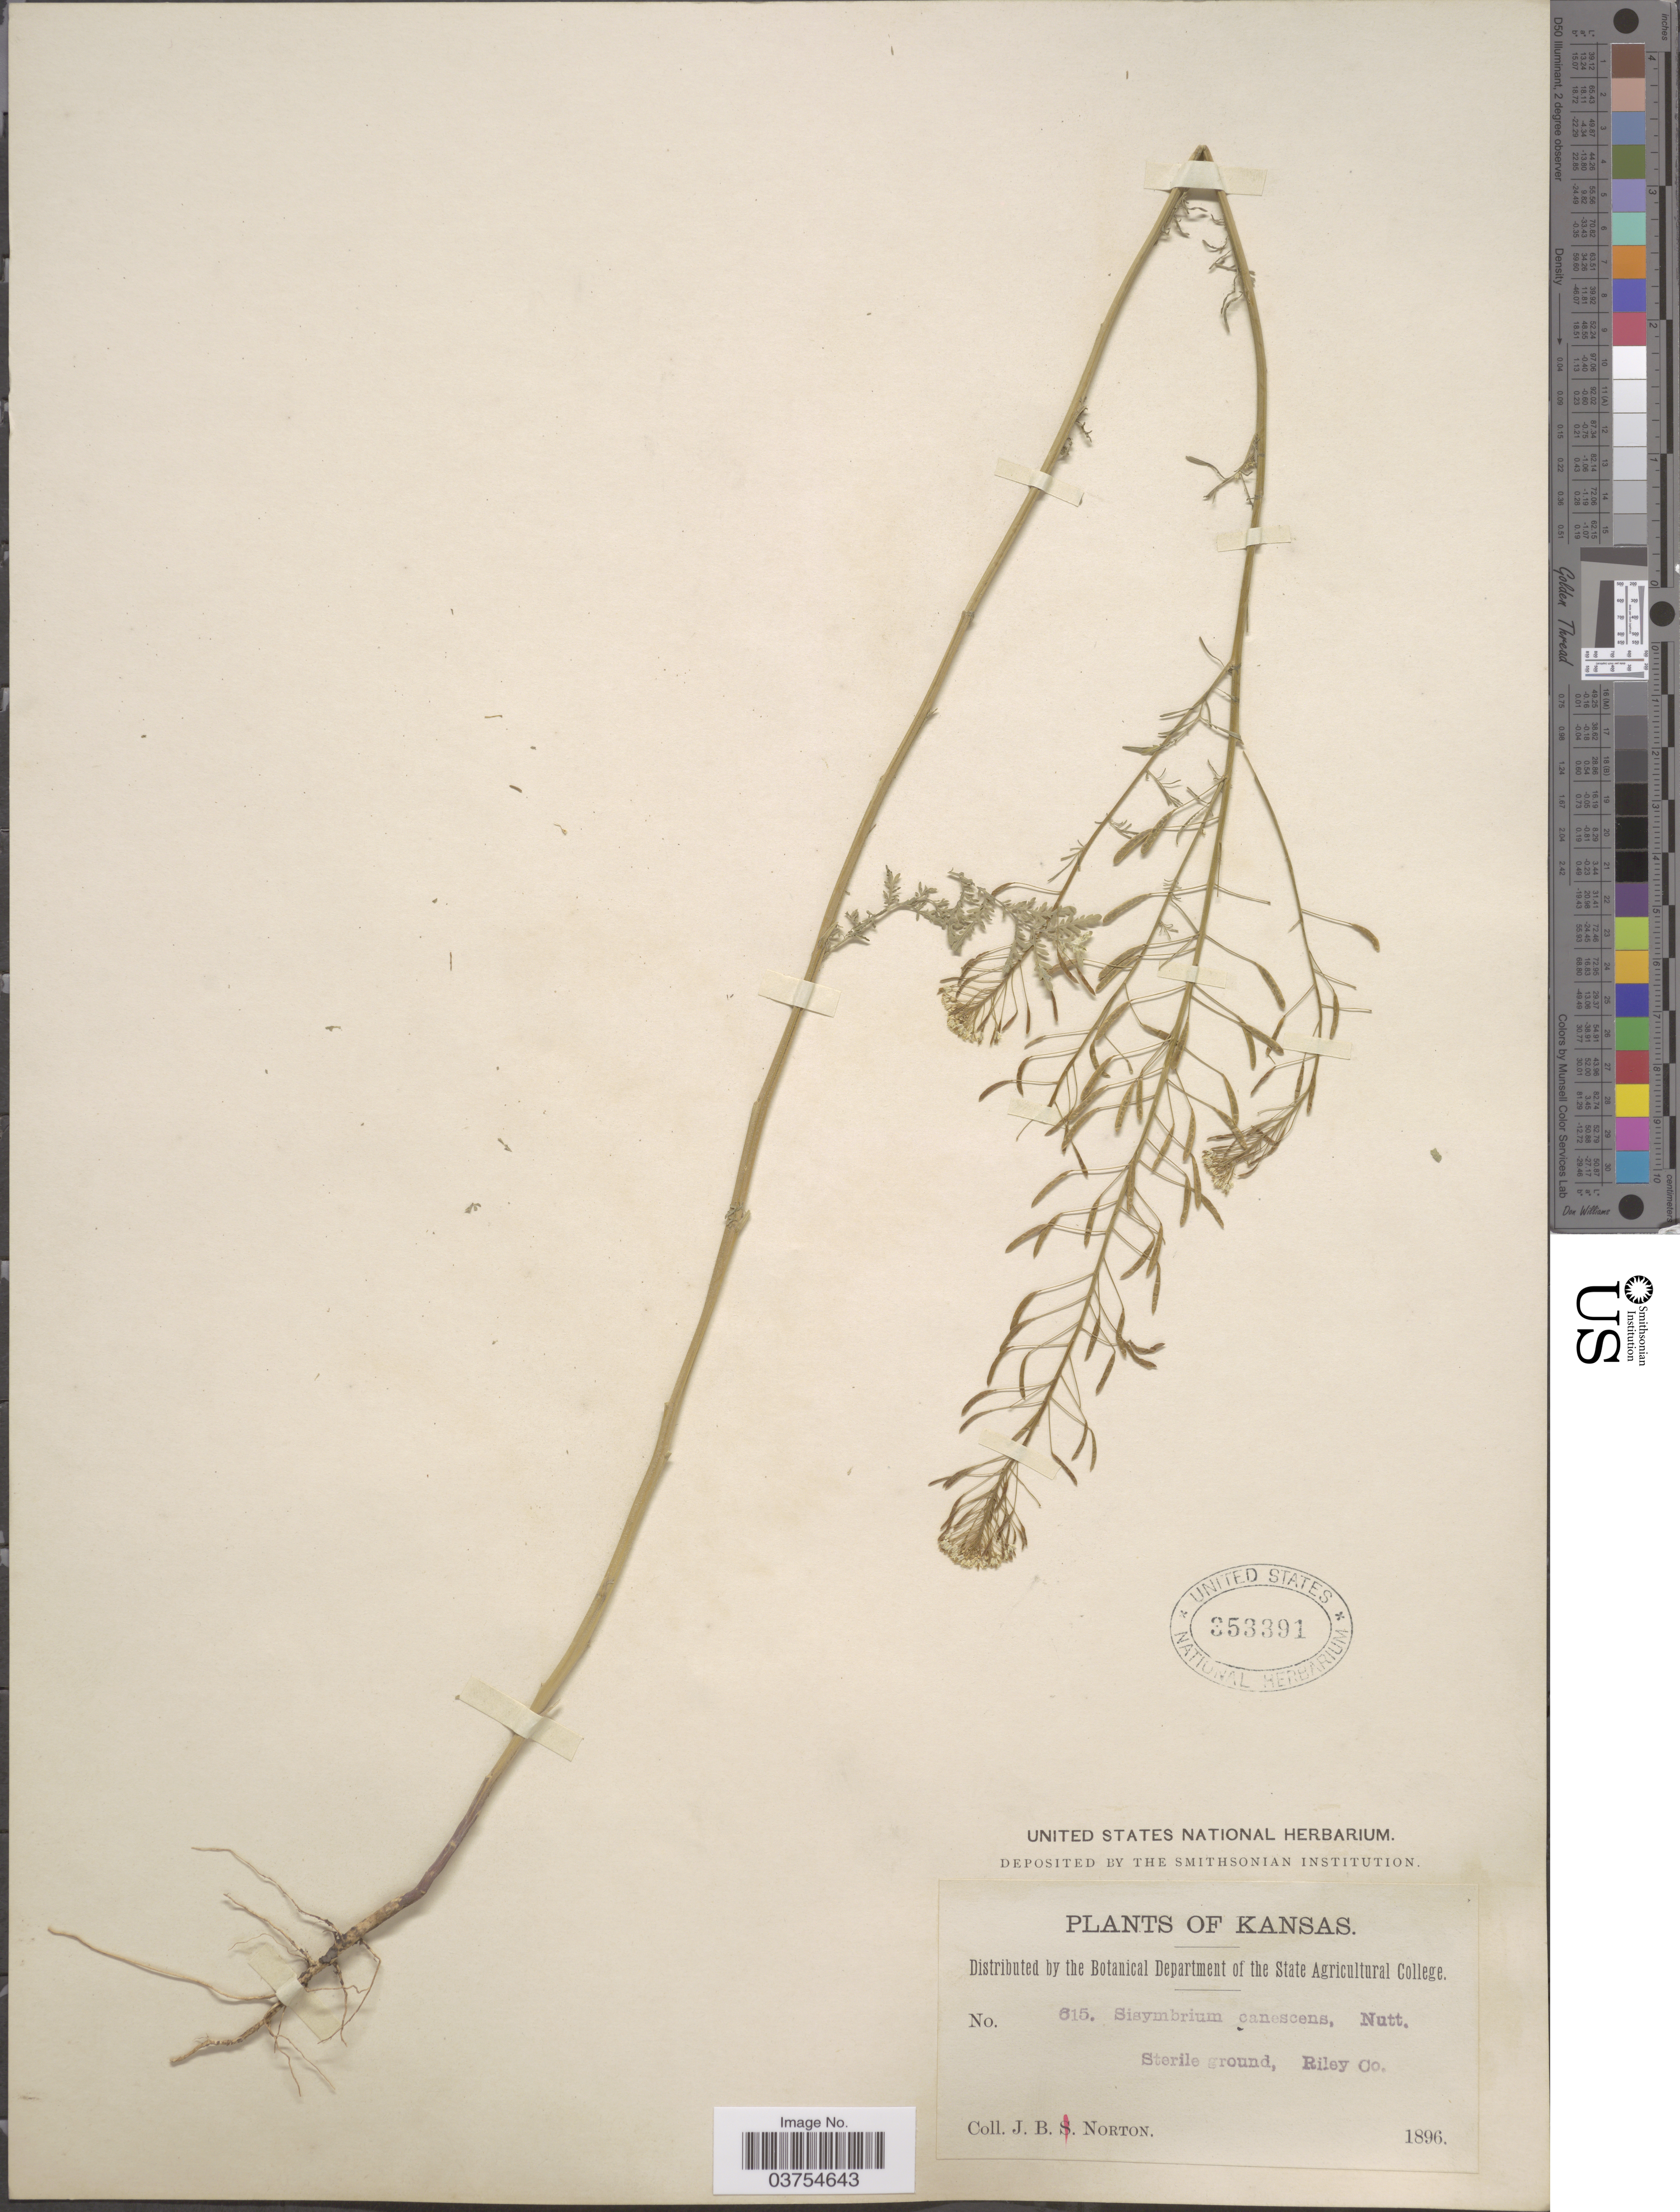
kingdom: Plantae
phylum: Tracheophyta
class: Magnoliopsida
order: Brassicales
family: Brassicaceae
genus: Descurainia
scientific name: Descurainia pinnata var. brachycarpa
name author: (Richardson) Fernald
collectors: J. B. Norton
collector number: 615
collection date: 1896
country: United States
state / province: Kansas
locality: Sterile ground, Riley Co.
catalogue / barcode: US 353391